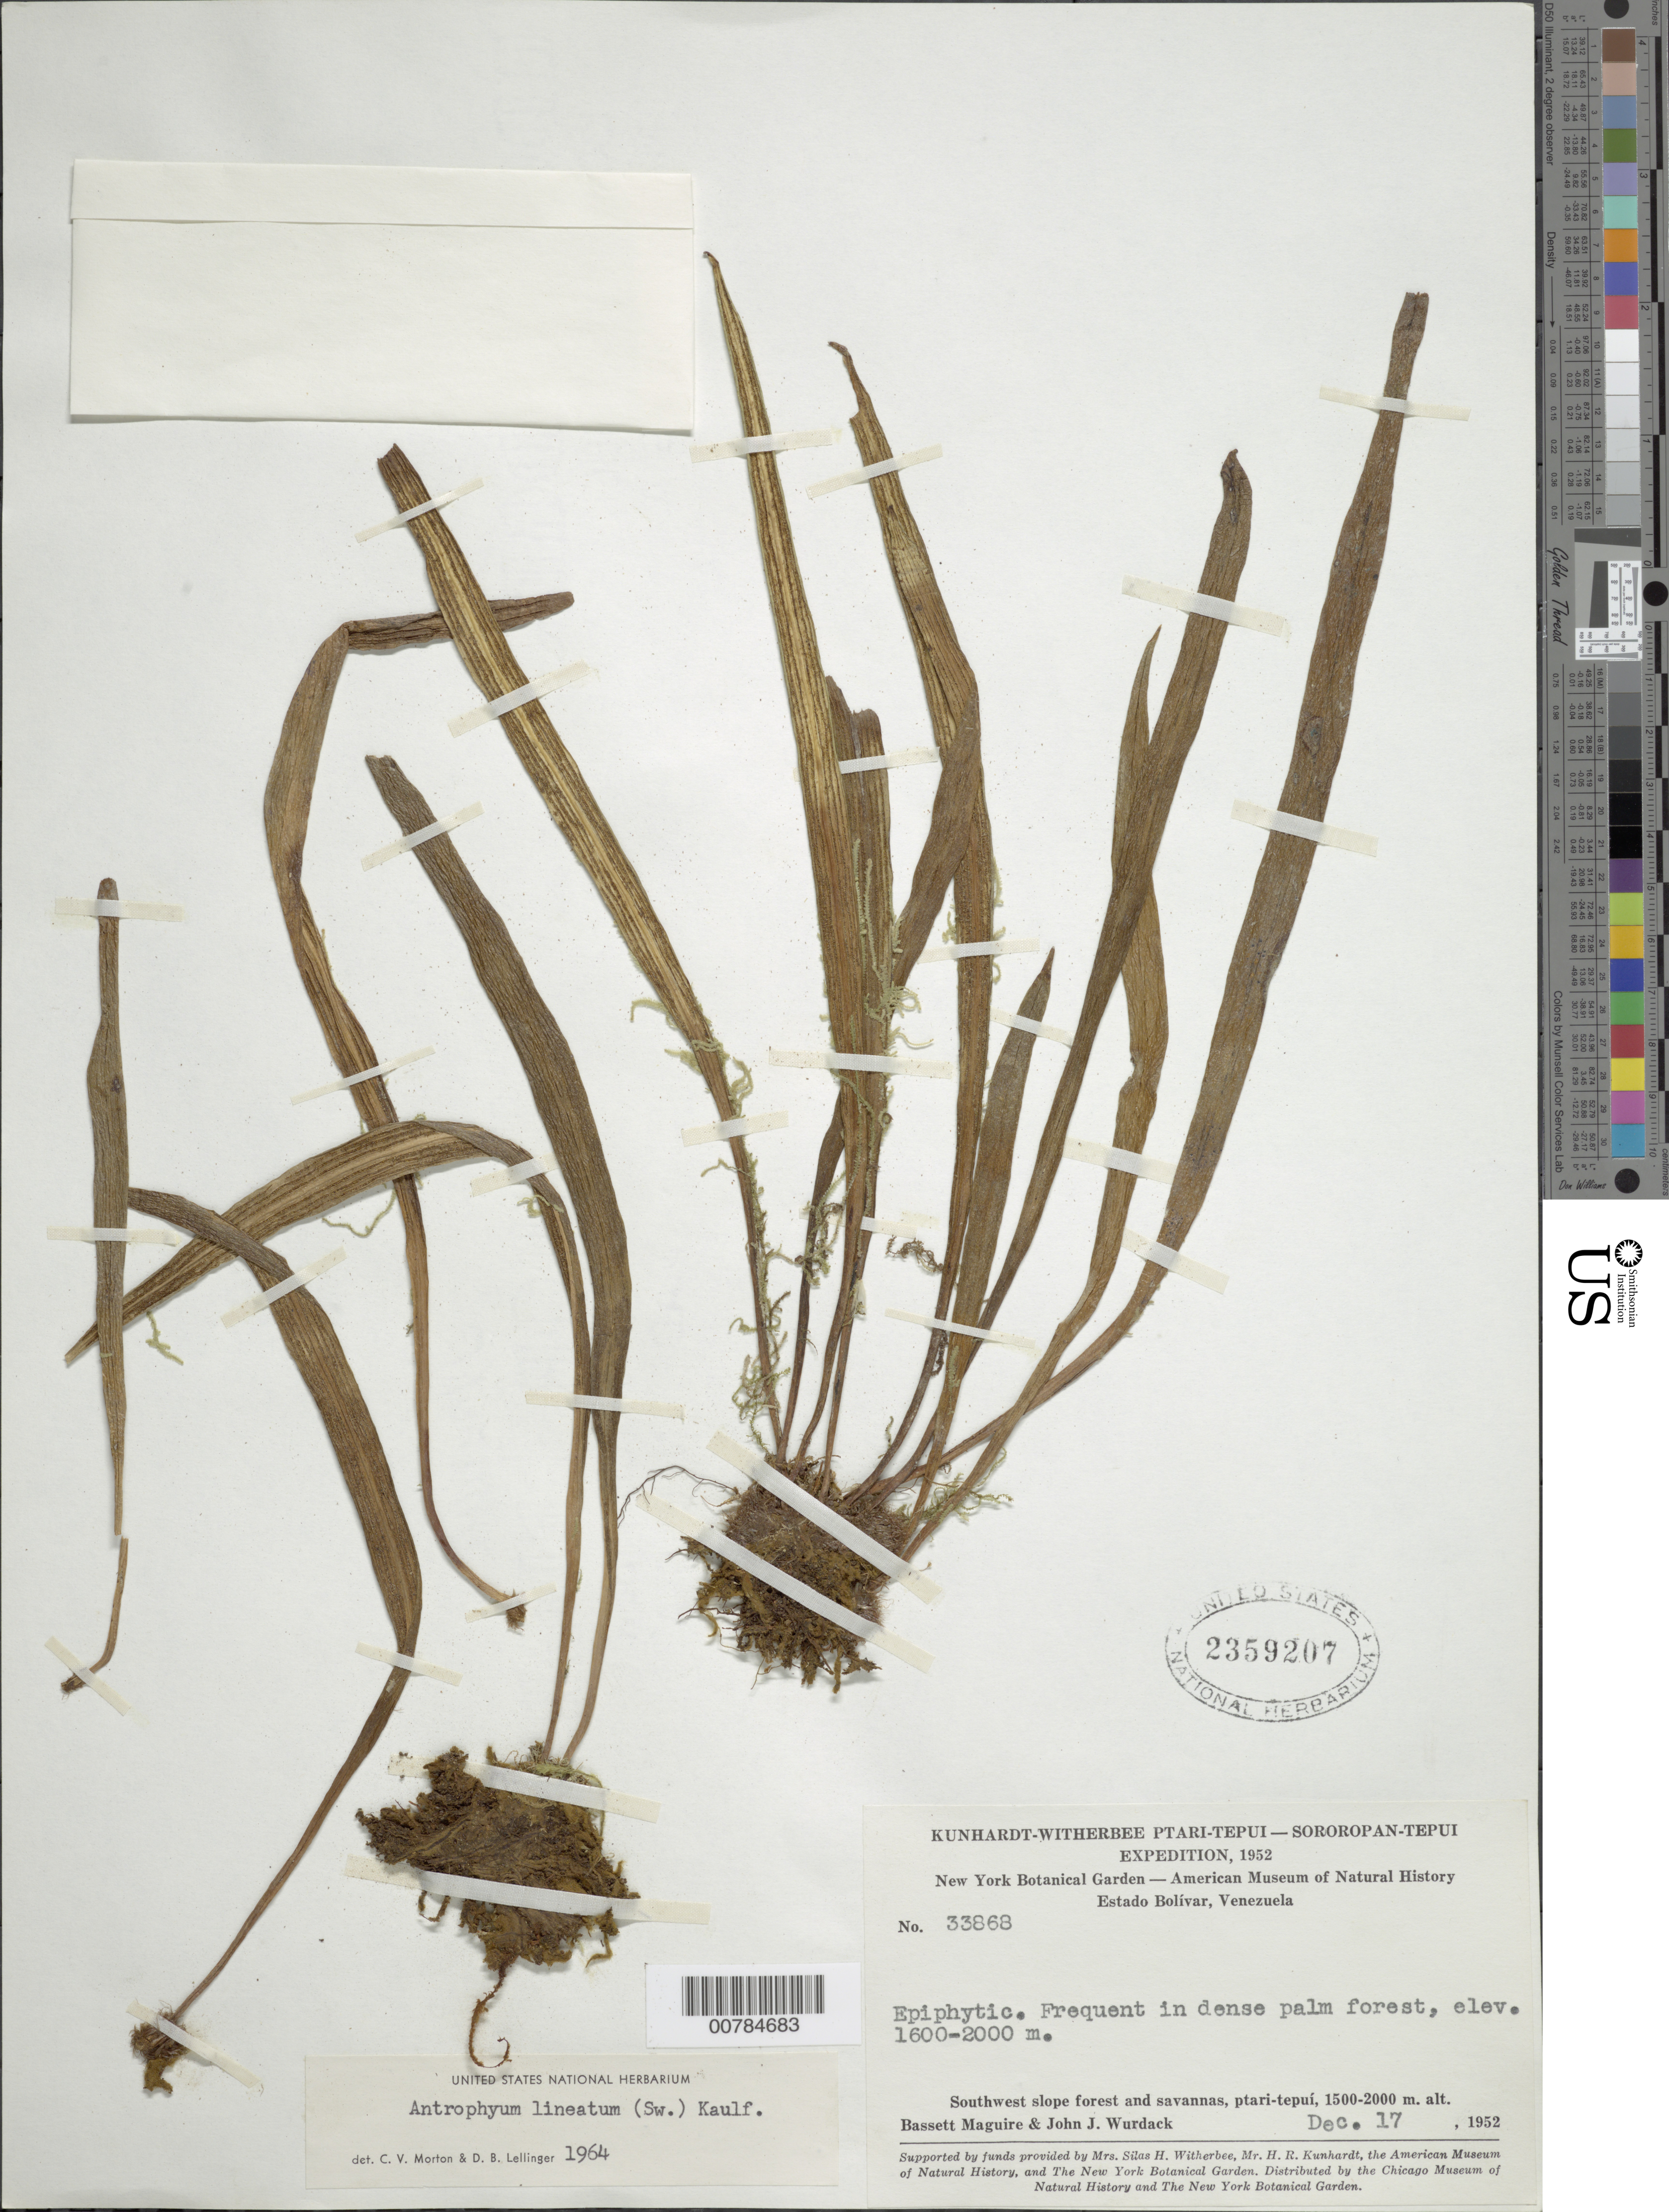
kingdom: Plantae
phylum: Tracheophyta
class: Polypodiopsida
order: Polypodiales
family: Pteridaceae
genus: Polytaenium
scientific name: Polytaenium lineatum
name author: (Sw.) J. Sm.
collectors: B. Maguire & J. J. Wurdack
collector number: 33868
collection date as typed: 17-Dec-52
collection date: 1952-12-17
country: Venezuela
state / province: Bolívar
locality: Ptari-tepuí, southwest slopes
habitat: Dense palm forest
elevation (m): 1600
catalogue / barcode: US 2359207